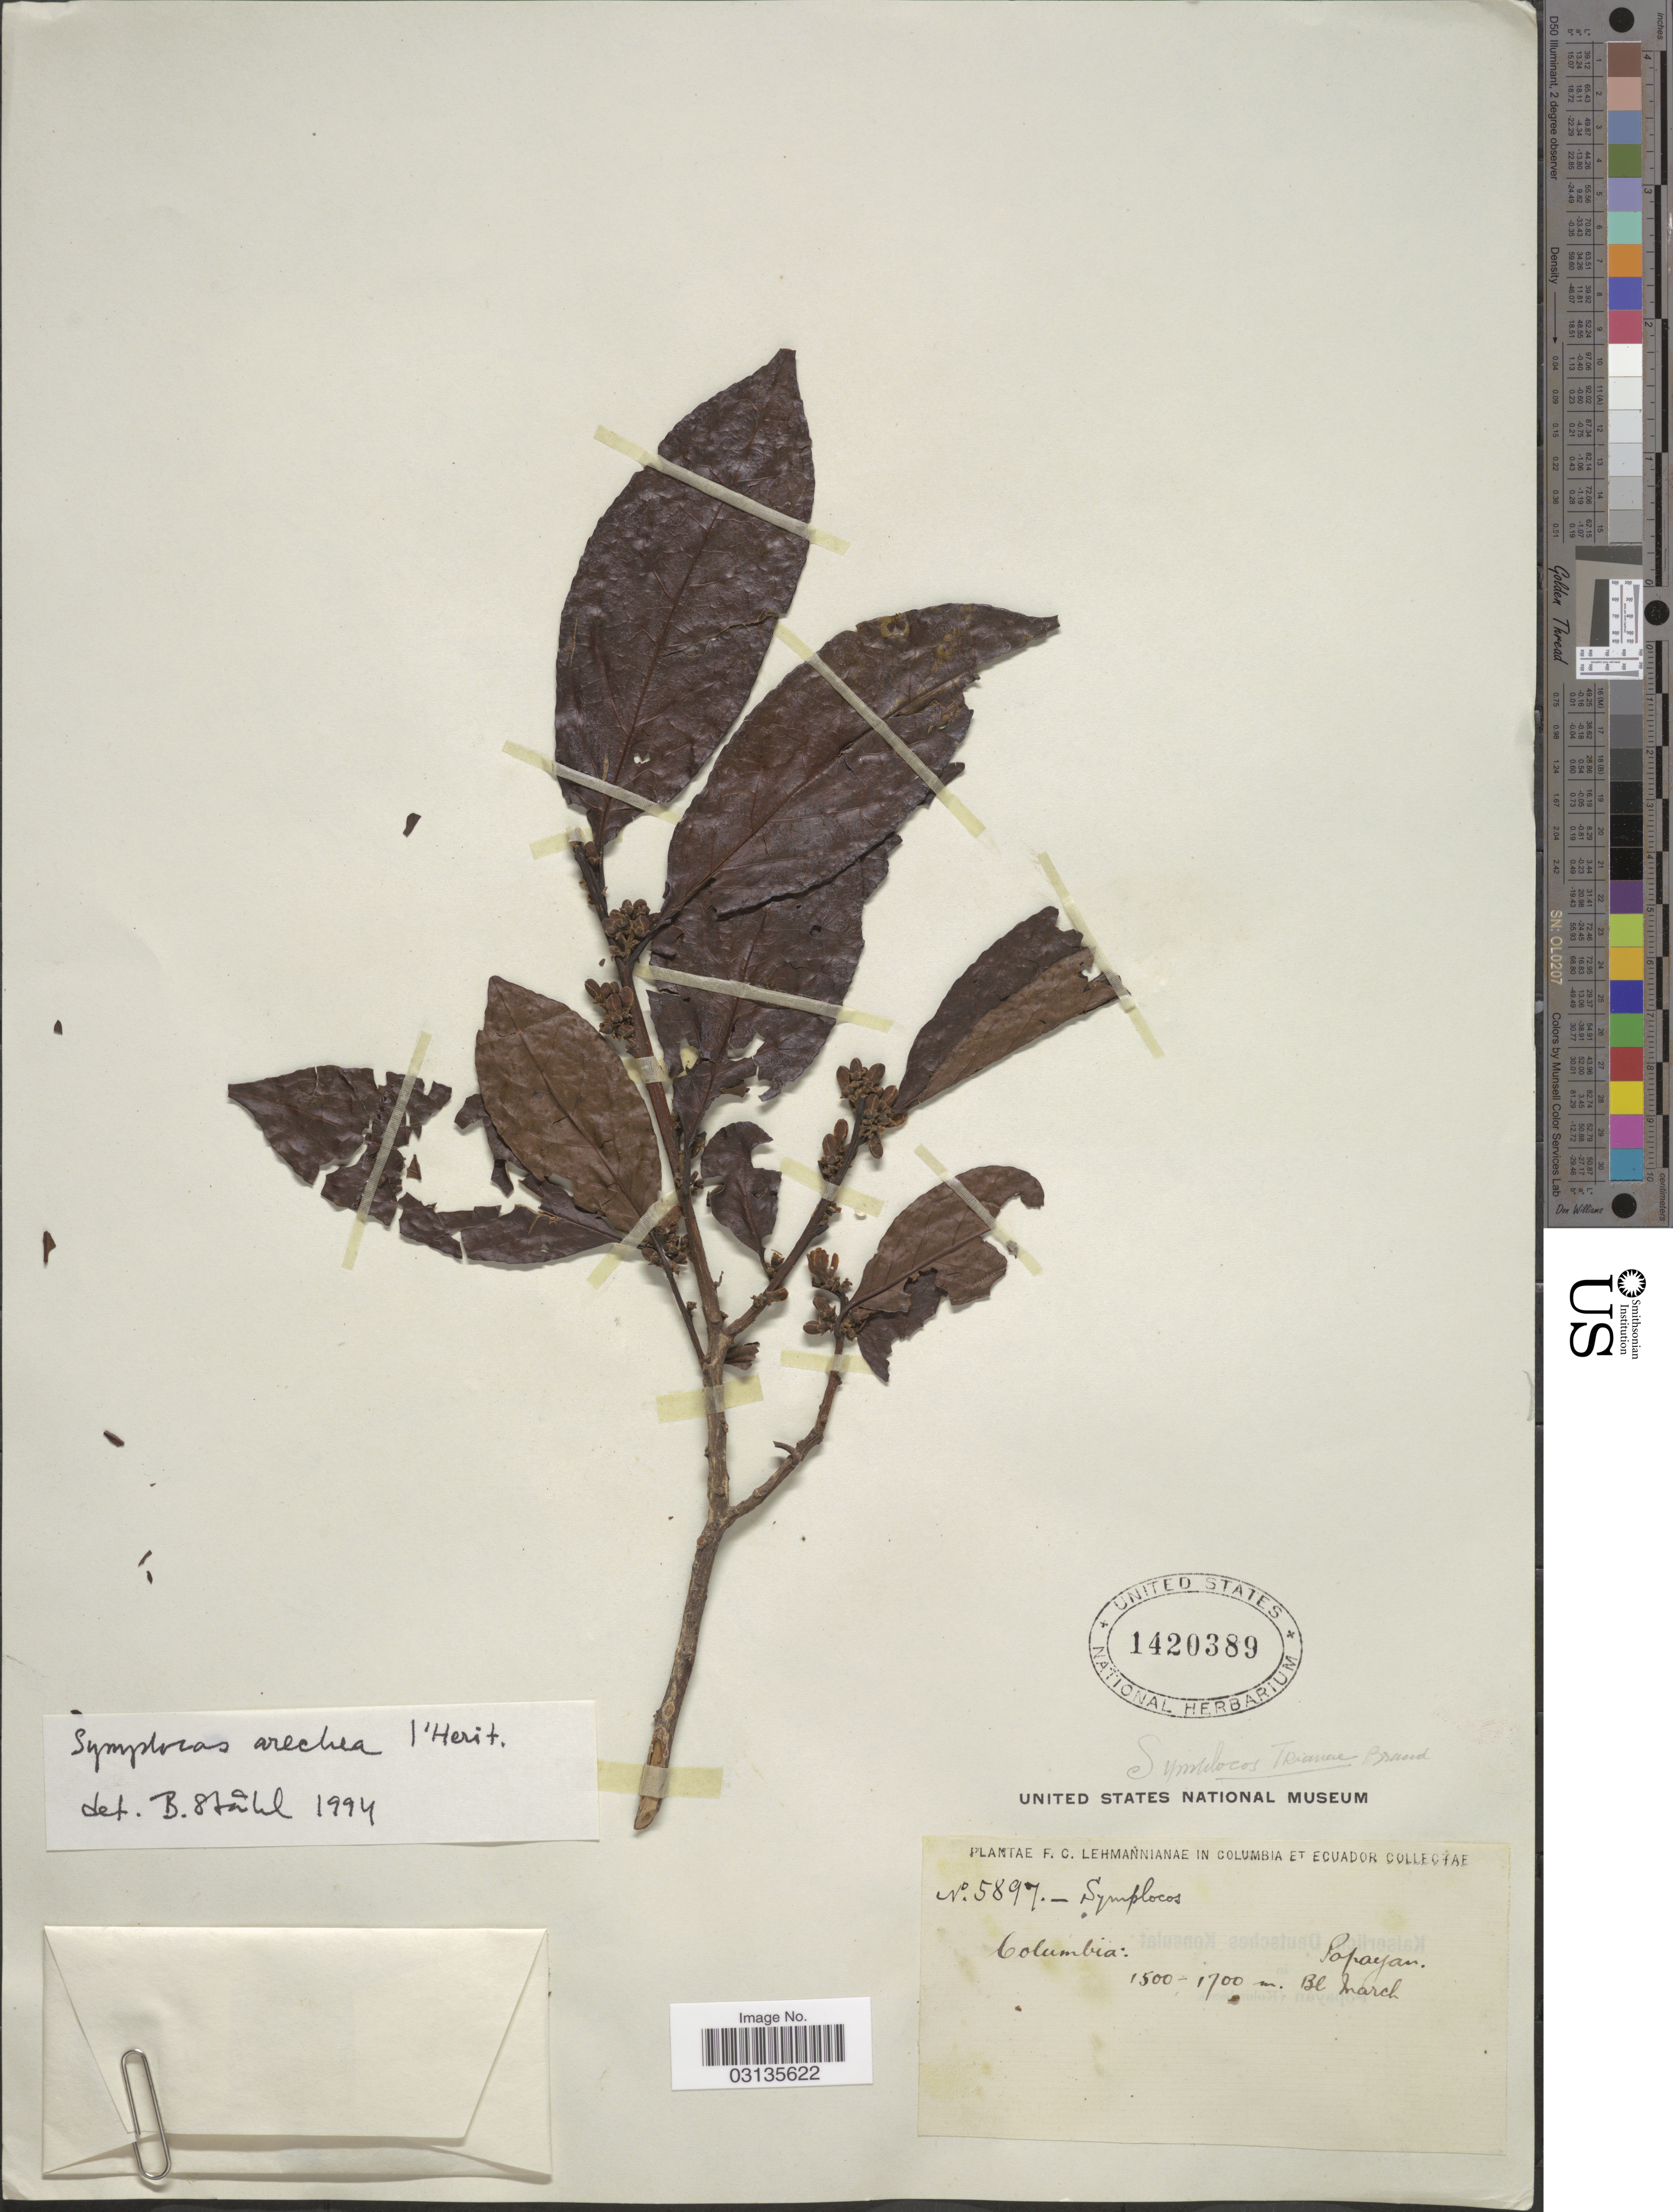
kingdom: Plantae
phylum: Tracheophyta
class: Magnoliopsida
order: Ericales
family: Symplocaceae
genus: Symplocos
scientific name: Symplocos arechea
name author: L'Hér.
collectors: F. C. Lehmann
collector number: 5897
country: Colombia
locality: Popayan.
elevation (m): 1500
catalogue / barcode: US 1420389